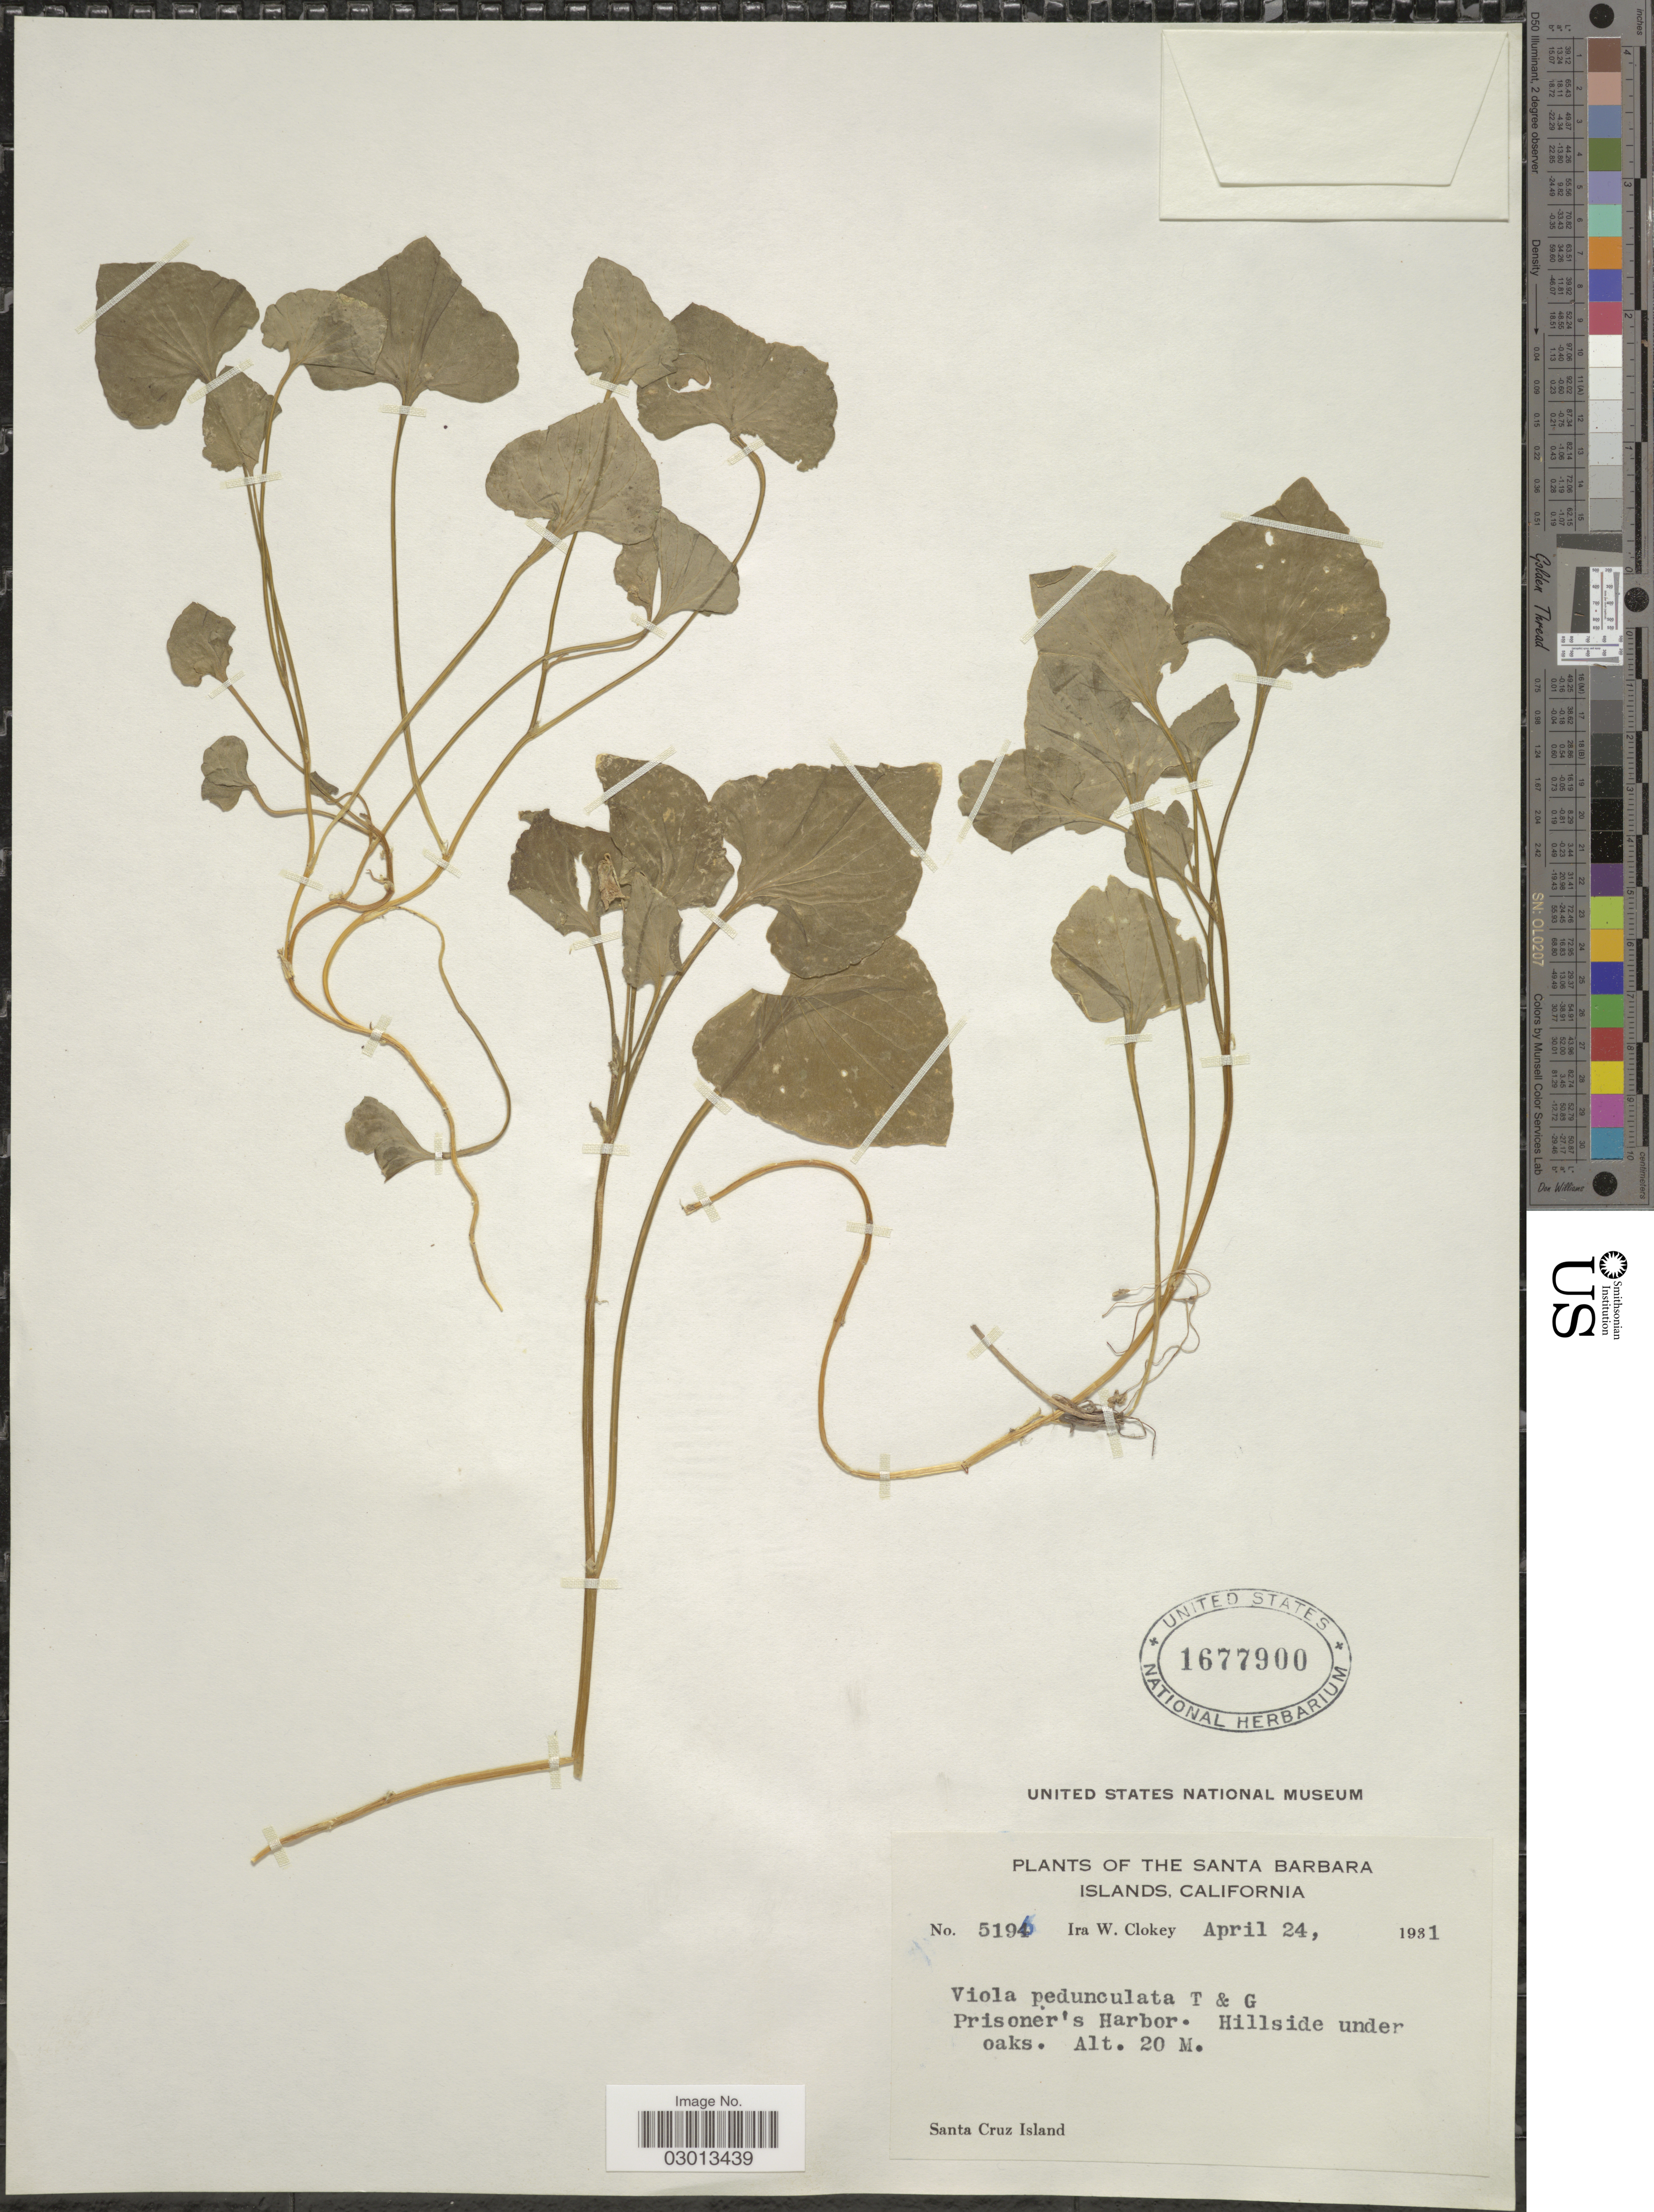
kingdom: Plantae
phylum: Tracheophyta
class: Magnoliopsida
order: Malpighiales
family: Violaceae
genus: Viola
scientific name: Viola pedunculata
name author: Torr. & A. Gray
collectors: I. W. Clokey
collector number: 5194*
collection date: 1931-04-24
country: United States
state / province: California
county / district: Santa Barbara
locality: Santa Barbara Islands. Prisoner's Harbor.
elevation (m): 20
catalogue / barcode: US 1677900